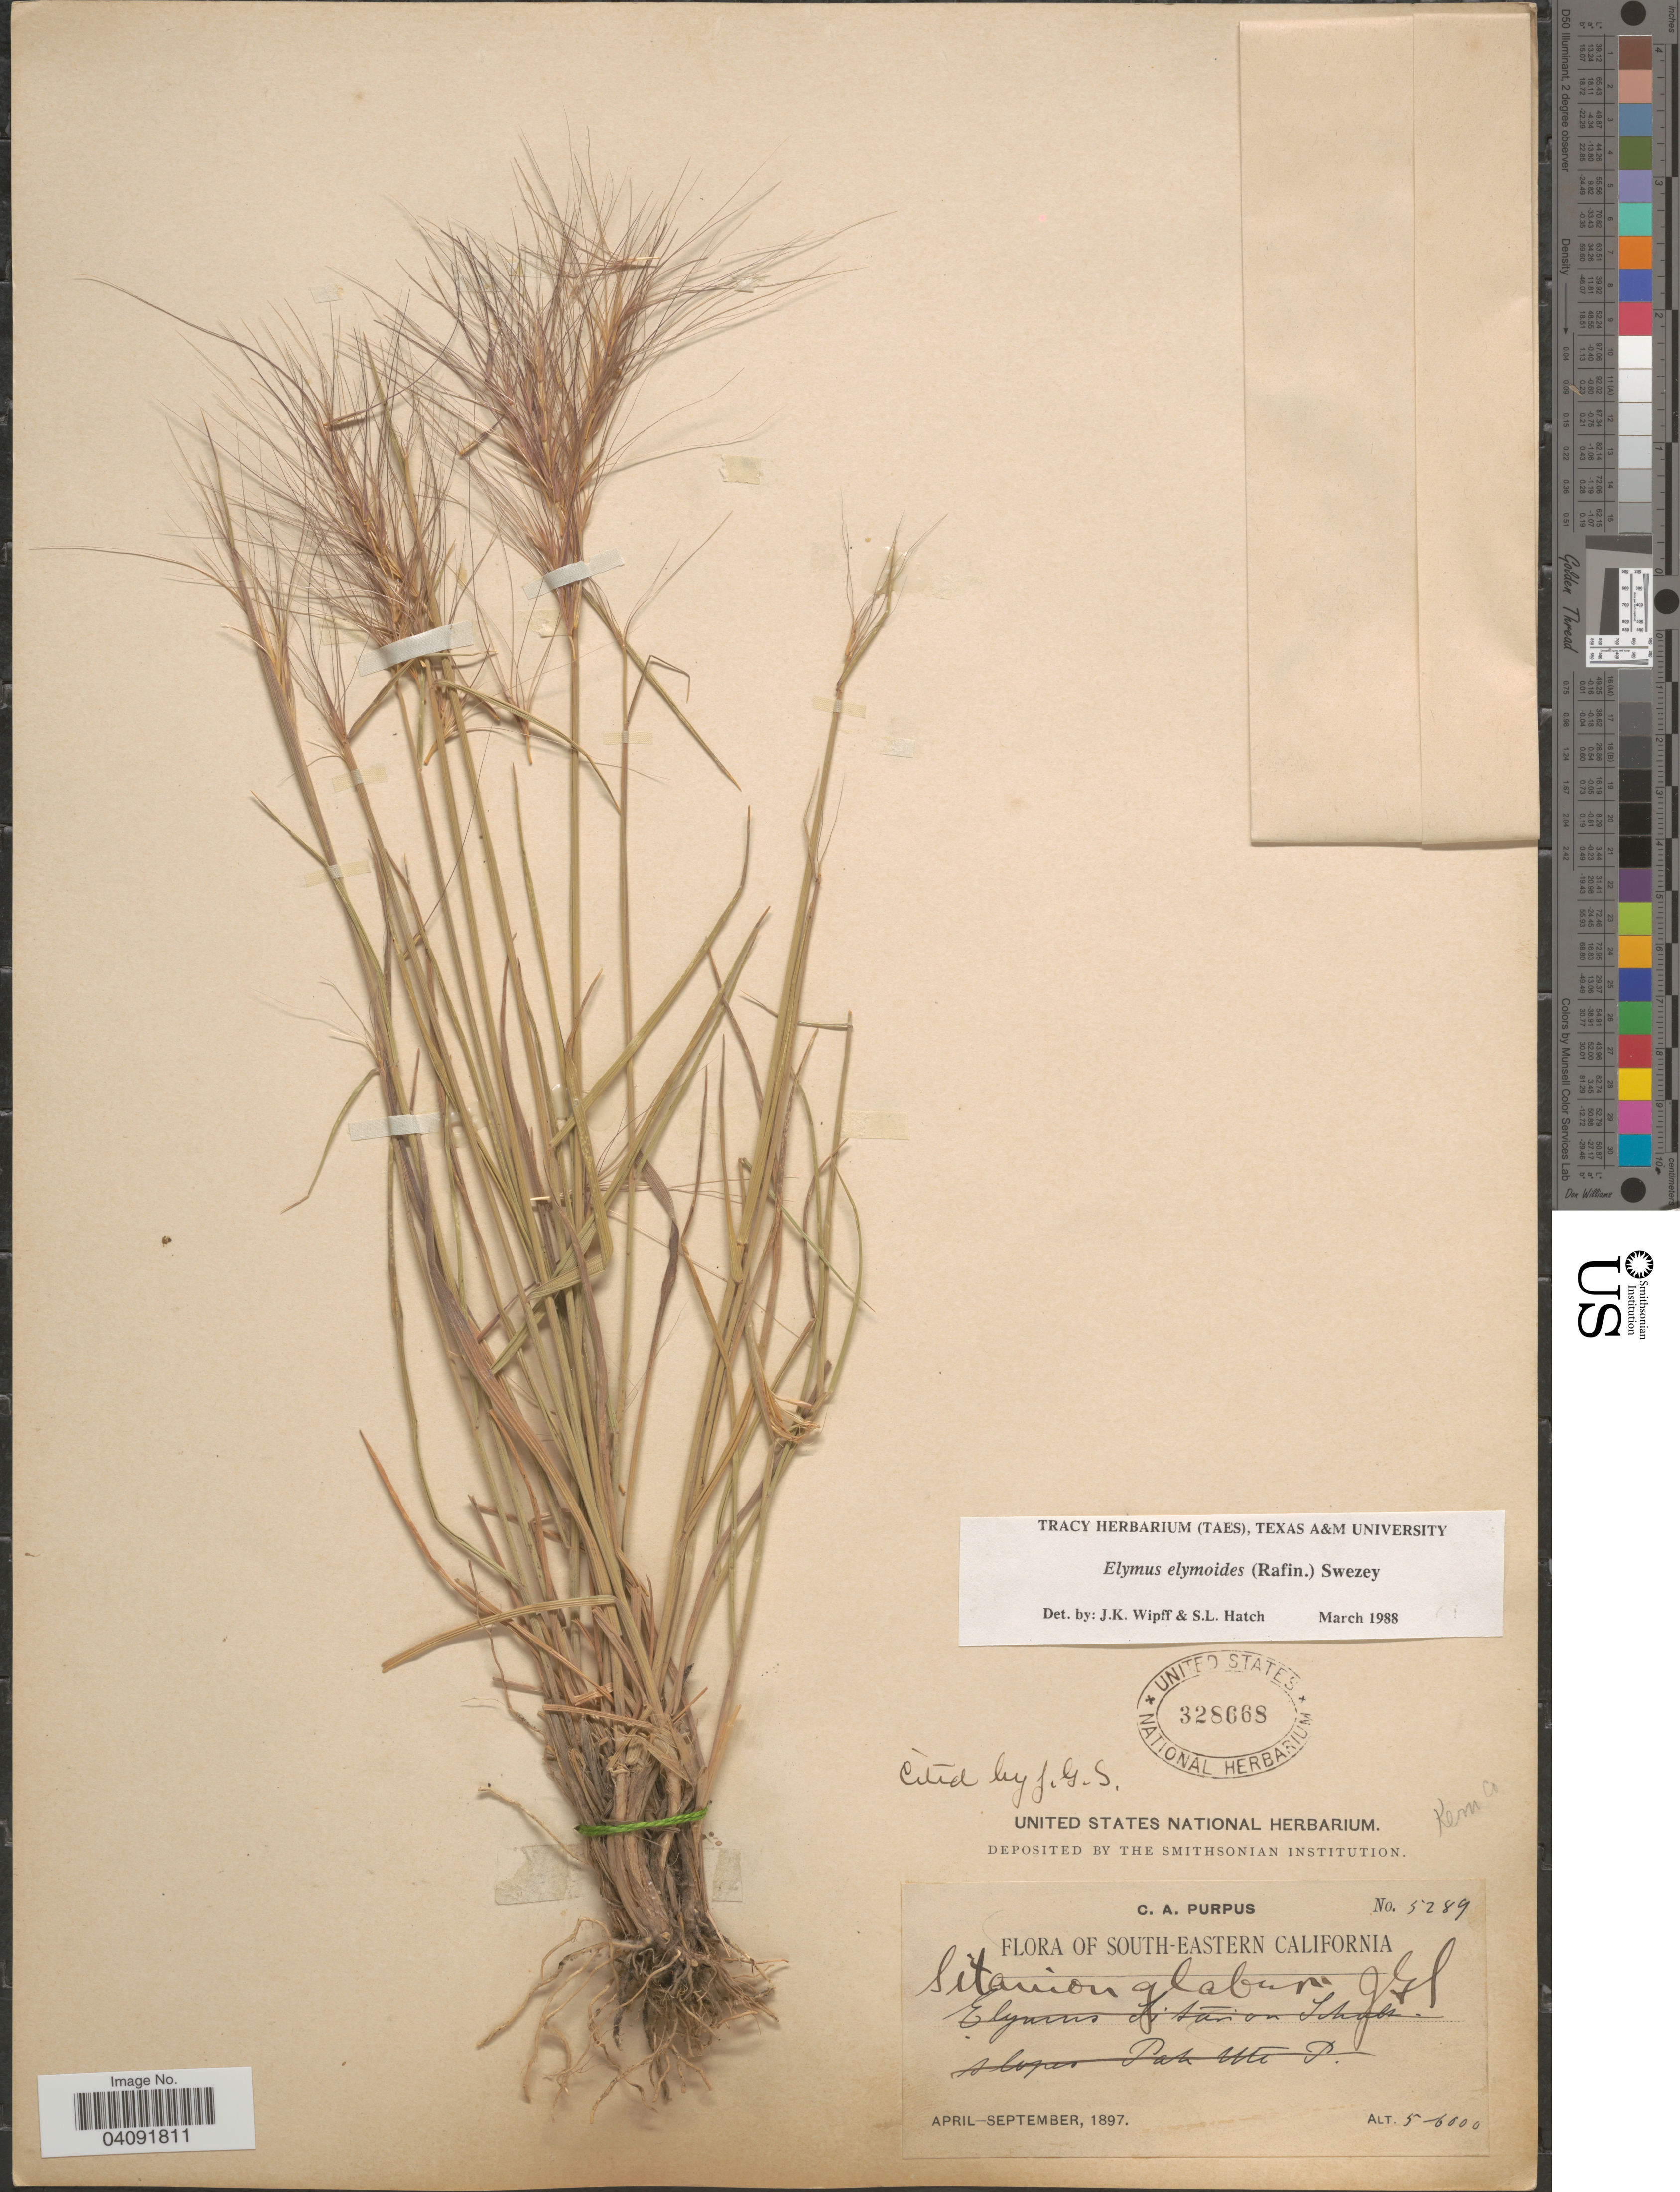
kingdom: Plantae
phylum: Tracheophyta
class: Liliopsida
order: Poales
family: Poaceae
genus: Elymus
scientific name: Elymus elymoides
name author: (Raf.) Swezey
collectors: C. A. Purpus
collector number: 5289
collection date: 1897-04/1897-09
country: United States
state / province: California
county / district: Kern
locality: Kern Co. South-Eastern California.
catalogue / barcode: US 328668